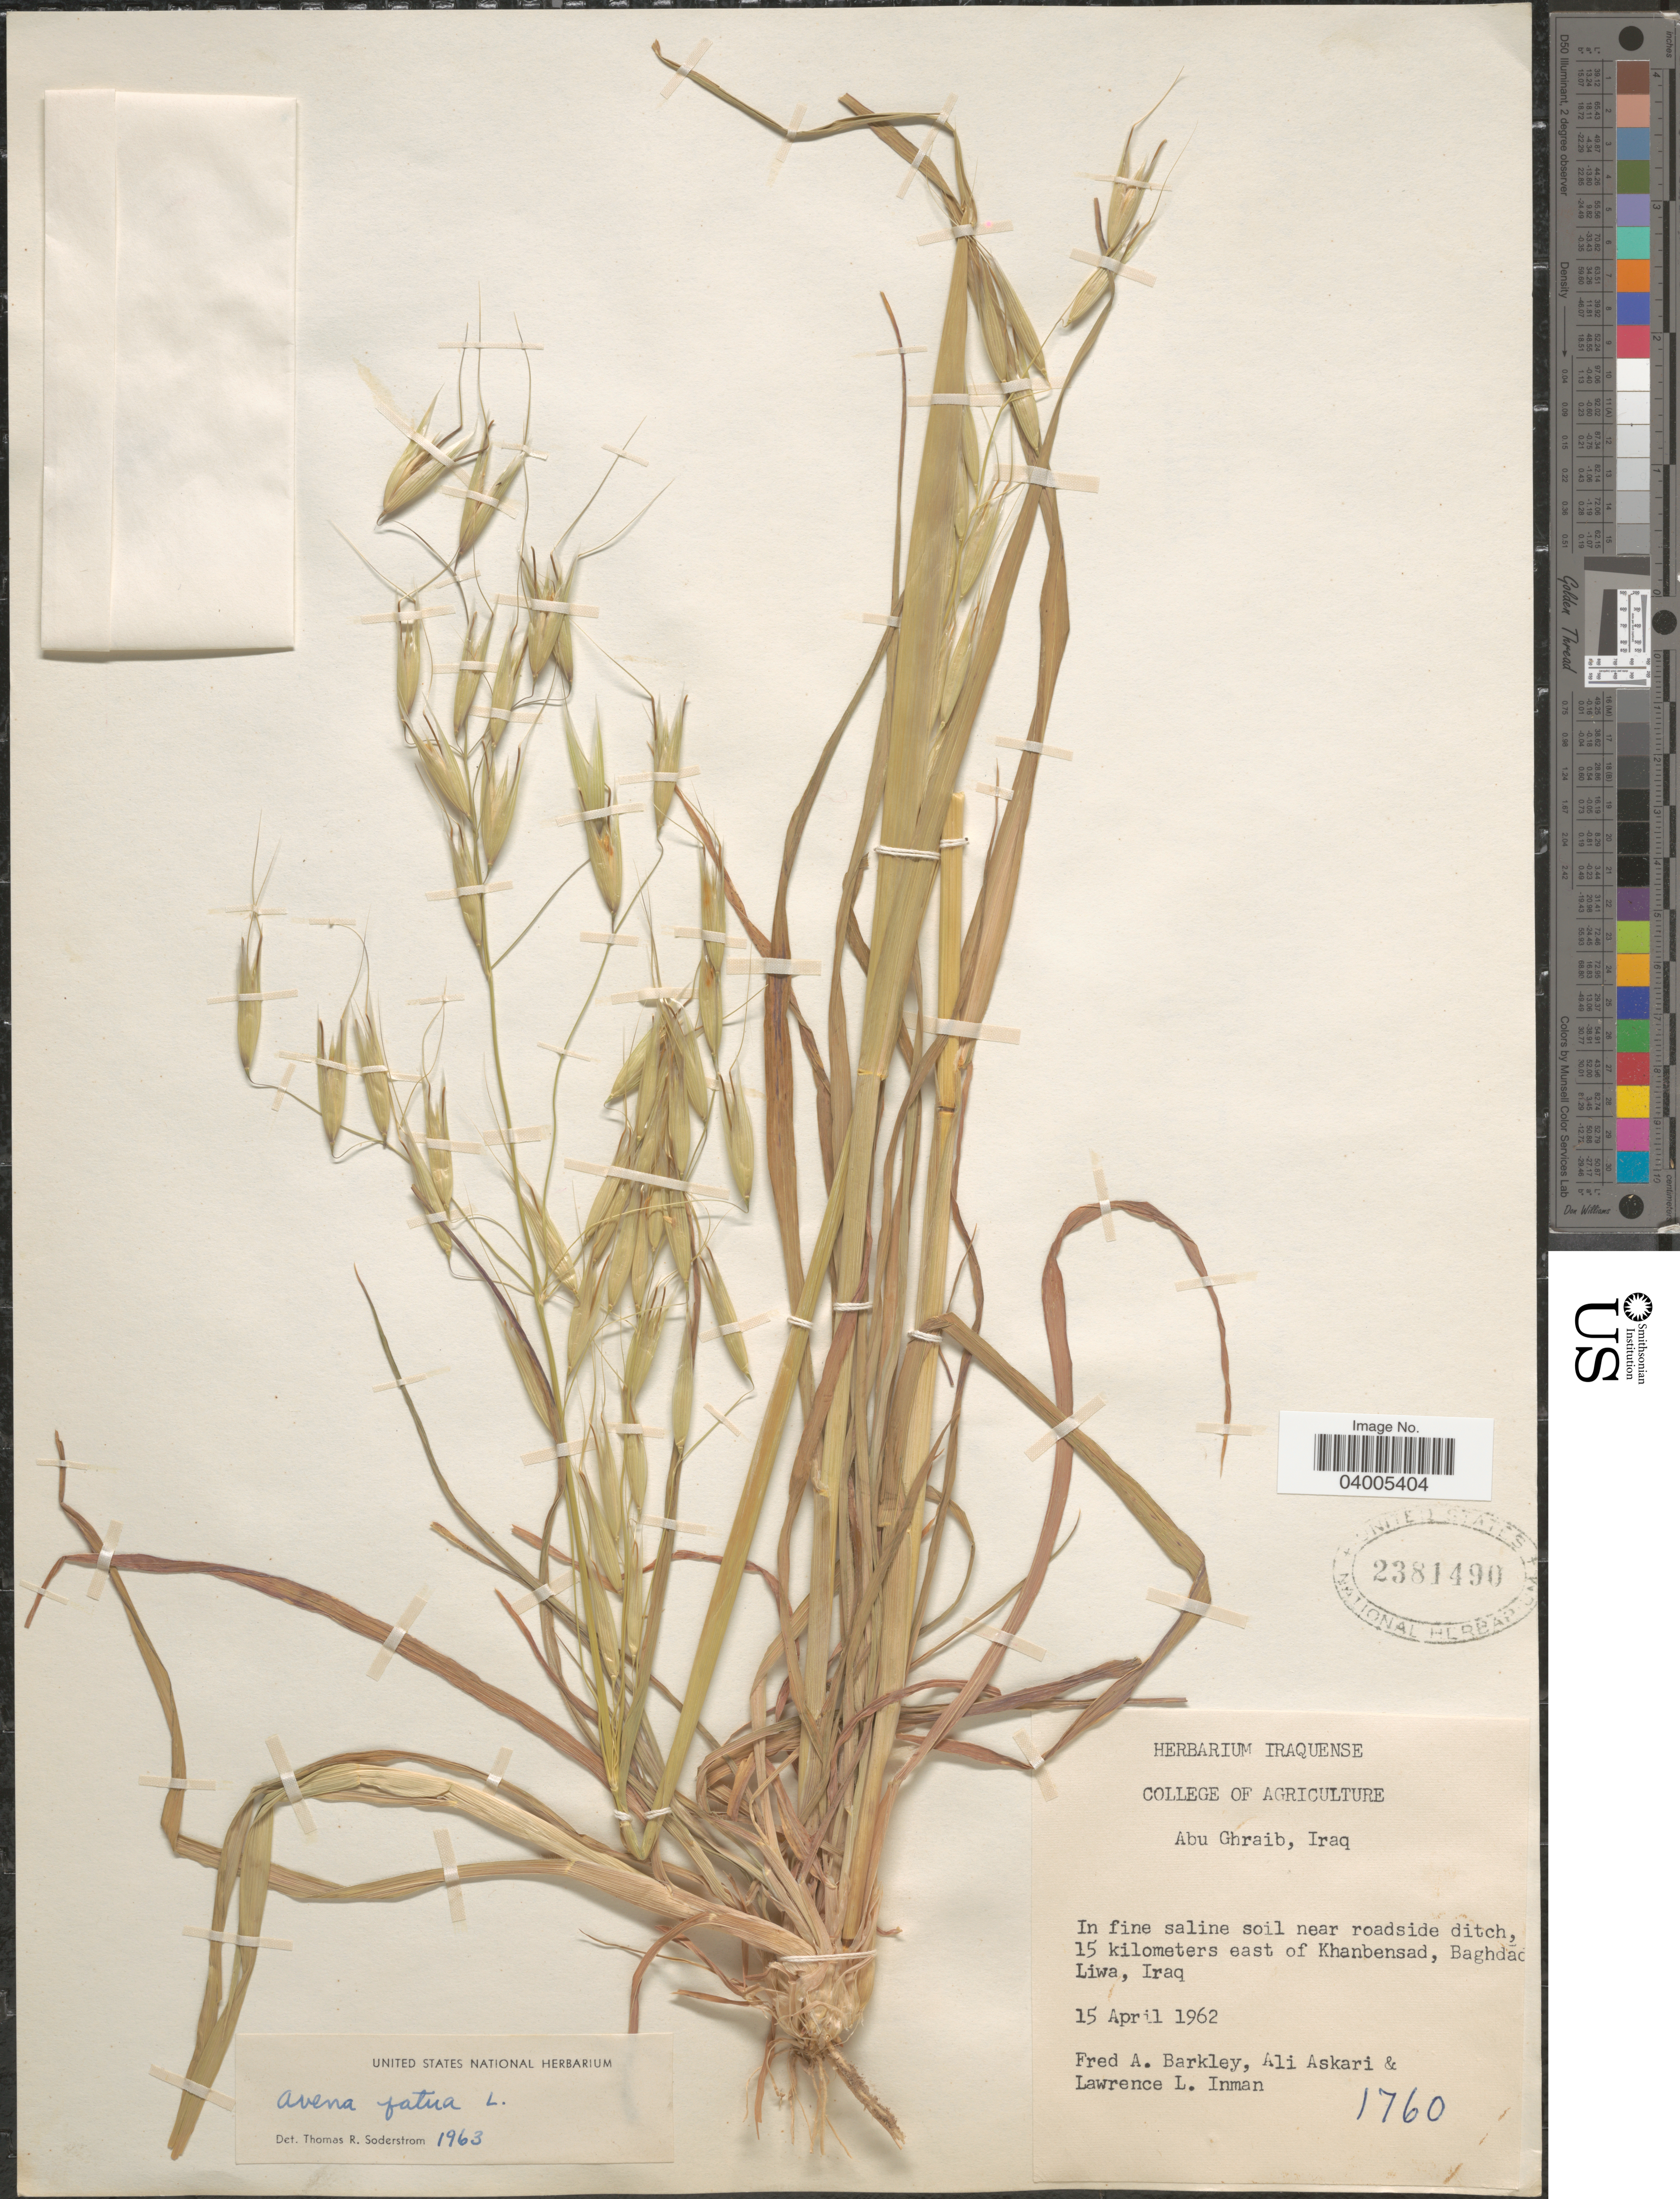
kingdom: Plantae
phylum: Tracheophyta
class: Liliopsida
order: Poales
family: Poaceae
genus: Avena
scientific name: Avena fatua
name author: L.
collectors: F. A. Barkley, Askari, A. & L. Inman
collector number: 1760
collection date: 1962-04-15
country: Iraq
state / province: Baghdad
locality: In fine saline soil near roadside ditch, 15 kilometers east of Khanbensad, Baghdad Liwa.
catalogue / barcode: US 2381490